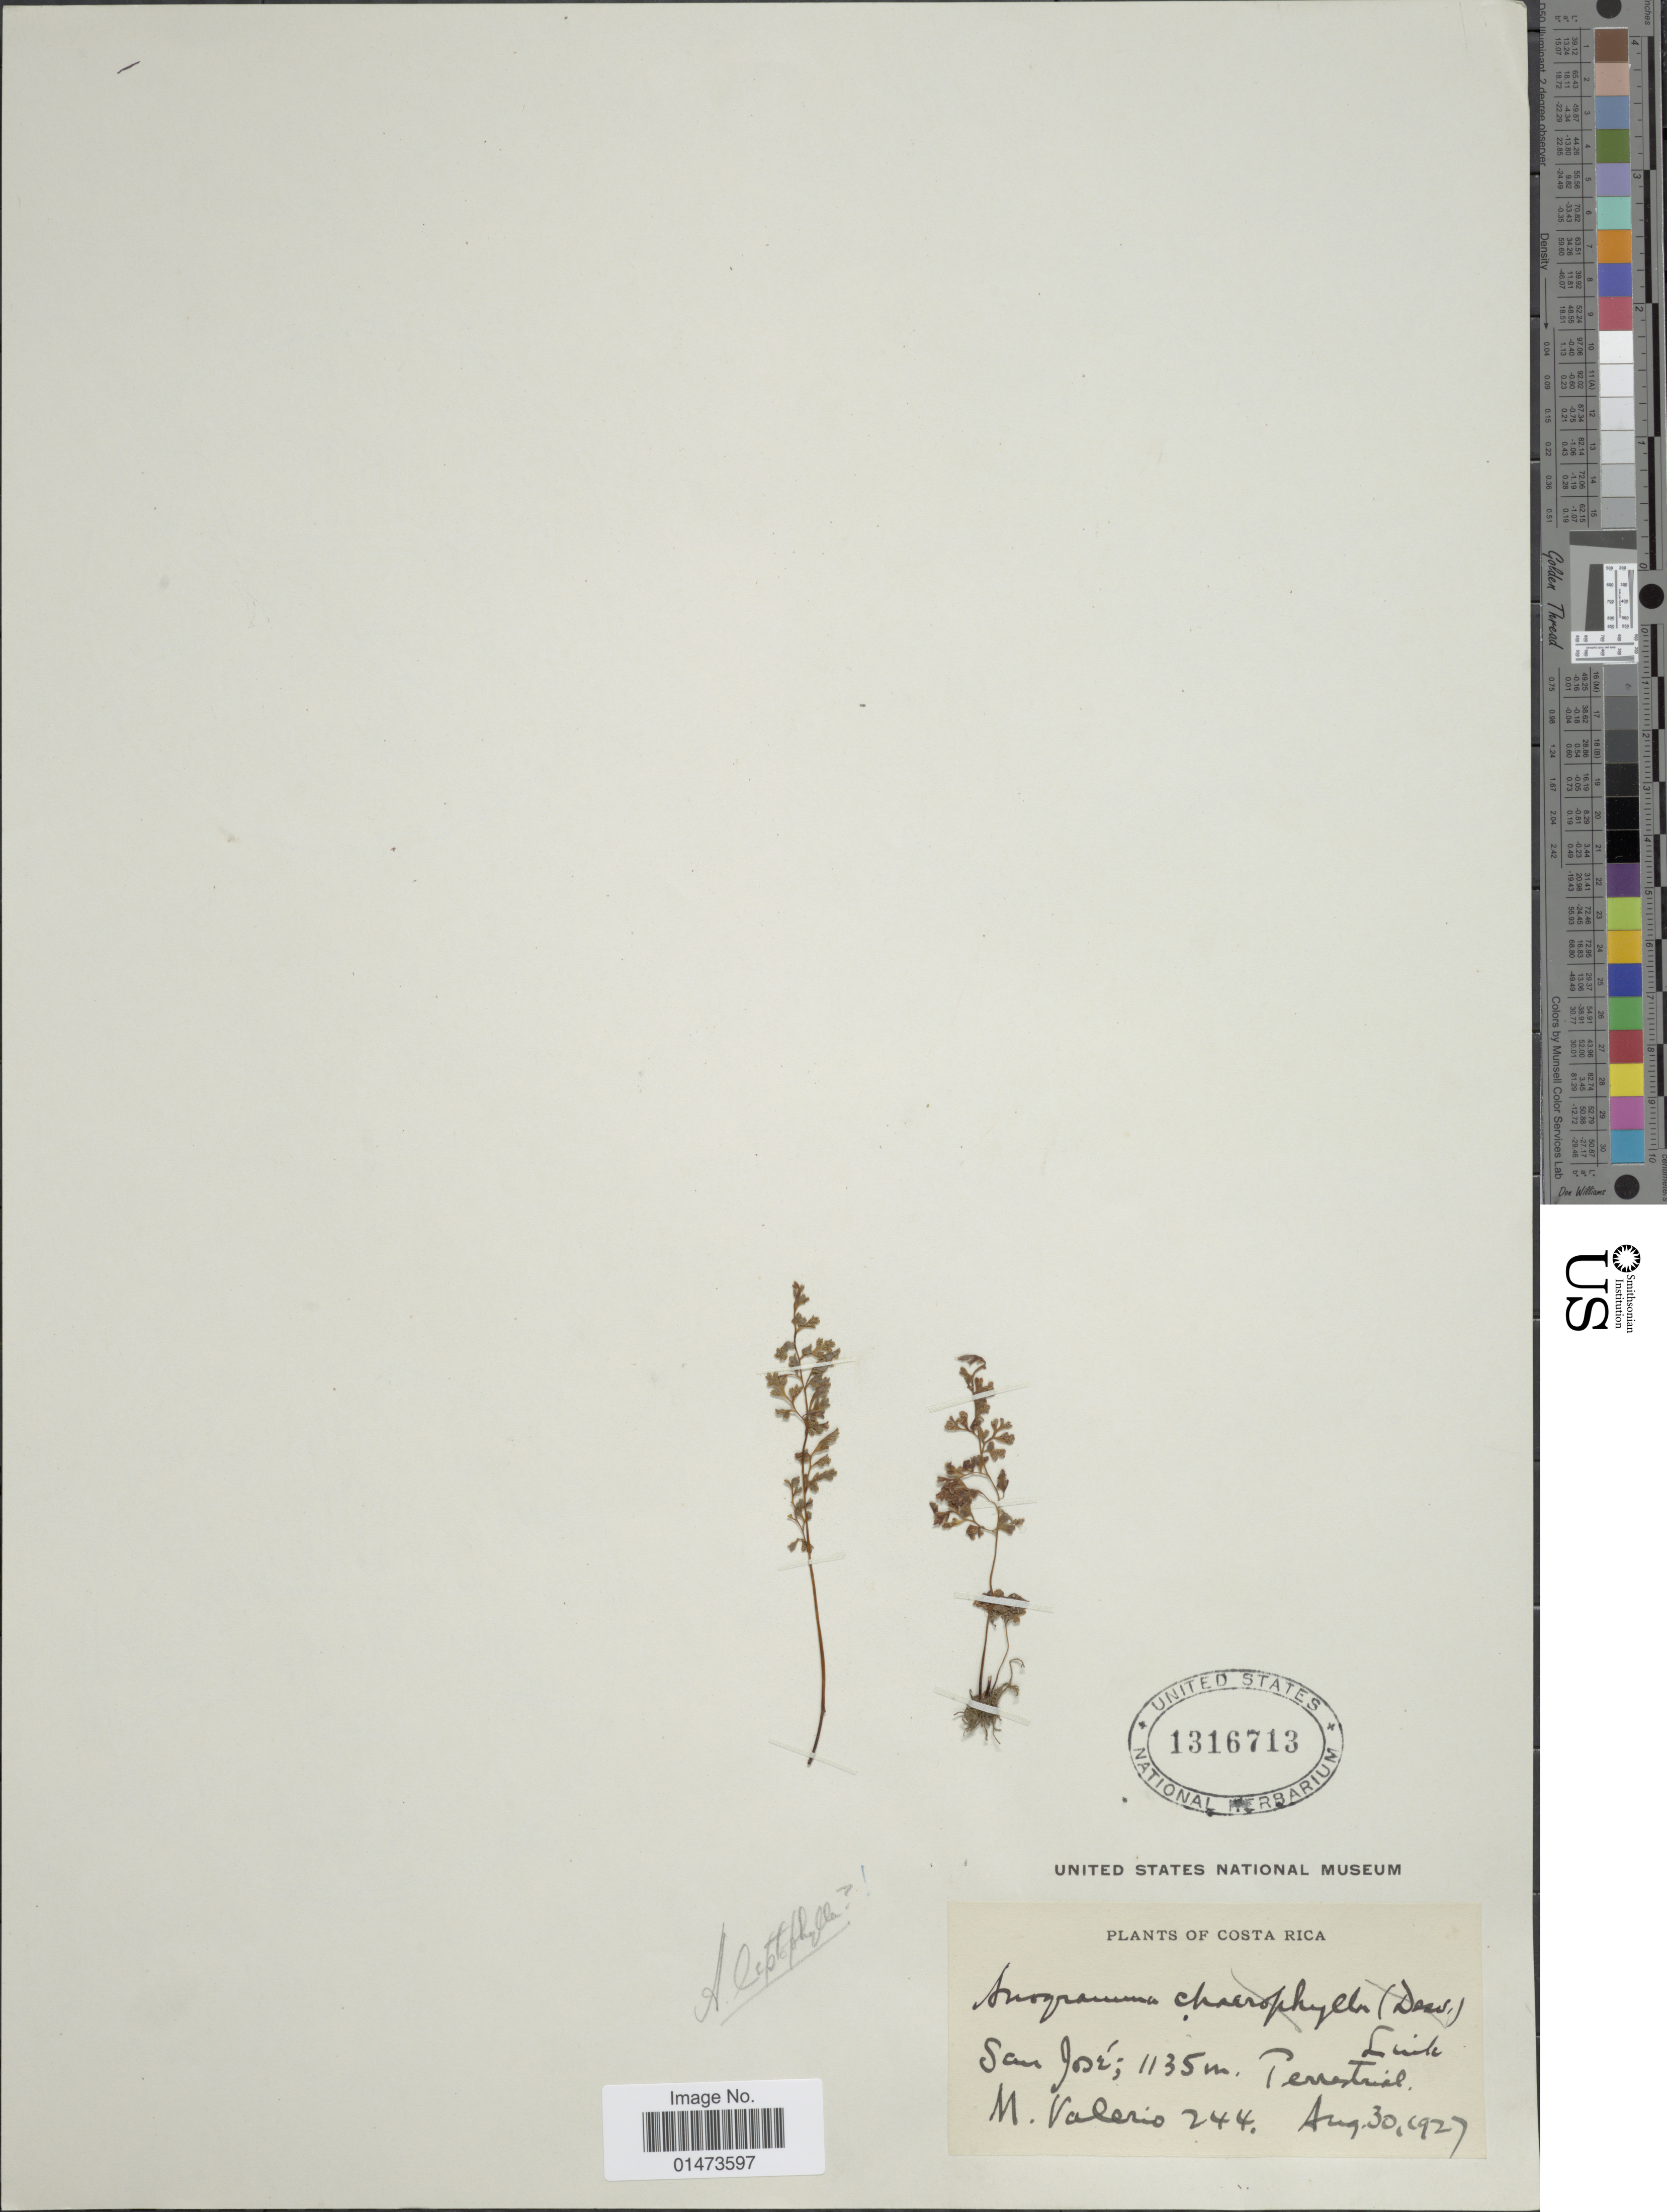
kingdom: Plantae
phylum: Tracheophyta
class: Polypodiopsida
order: Polypodiales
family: Pteridaceae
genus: Anogramma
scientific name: Anogramma leptophylla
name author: (L.) Link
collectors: M. Valerio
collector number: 244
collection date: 1927-08-30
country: Costa Rica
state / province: San José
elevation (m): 1135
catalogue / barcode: US 1316713